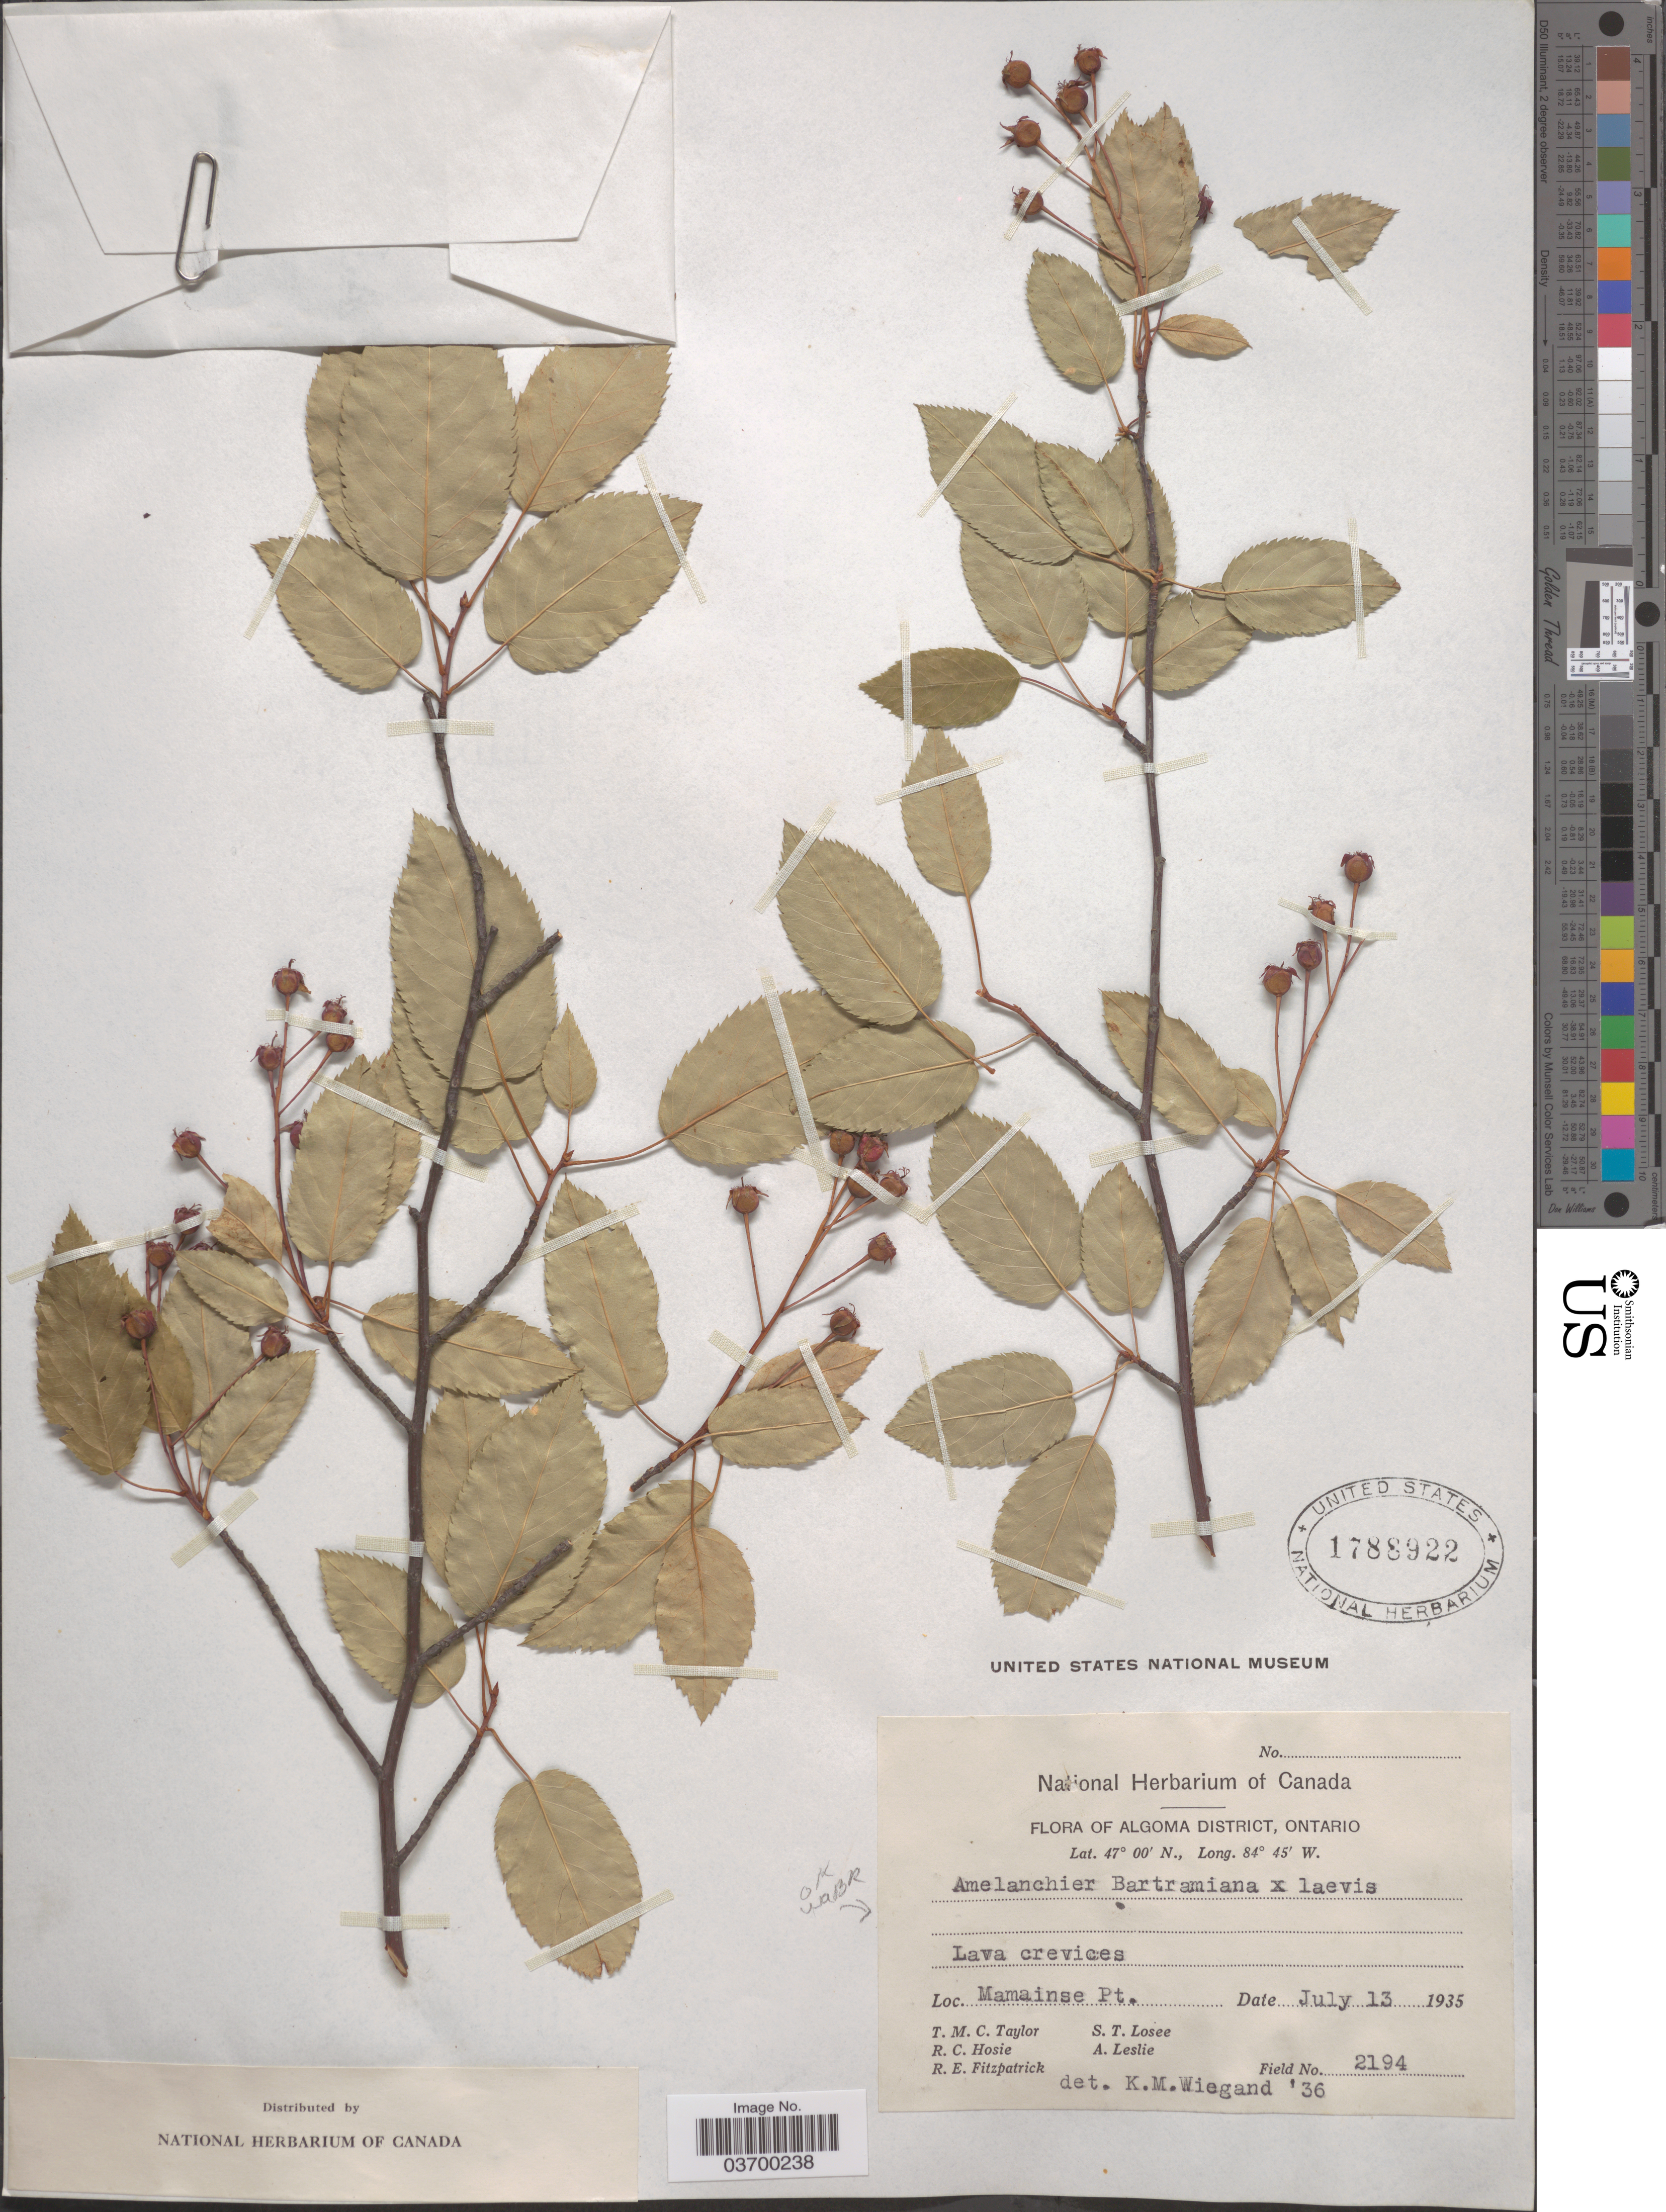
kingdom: Plantae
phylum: Tracheophyta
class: Magnoliopsida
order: Rosales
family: Rosaceae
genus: Amelanchier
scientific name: Amelanchier bartramiana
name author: (Tausch) M. Roem.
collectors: T. M. C. Taylor, R. Hosie, R. Fitzpatrick, S. Losee & A. Leslie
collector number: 2194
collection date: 1935-07-13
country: Canada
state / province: Ontario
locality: Algoma District. Mamainse Pt.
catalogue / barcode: US 1788922